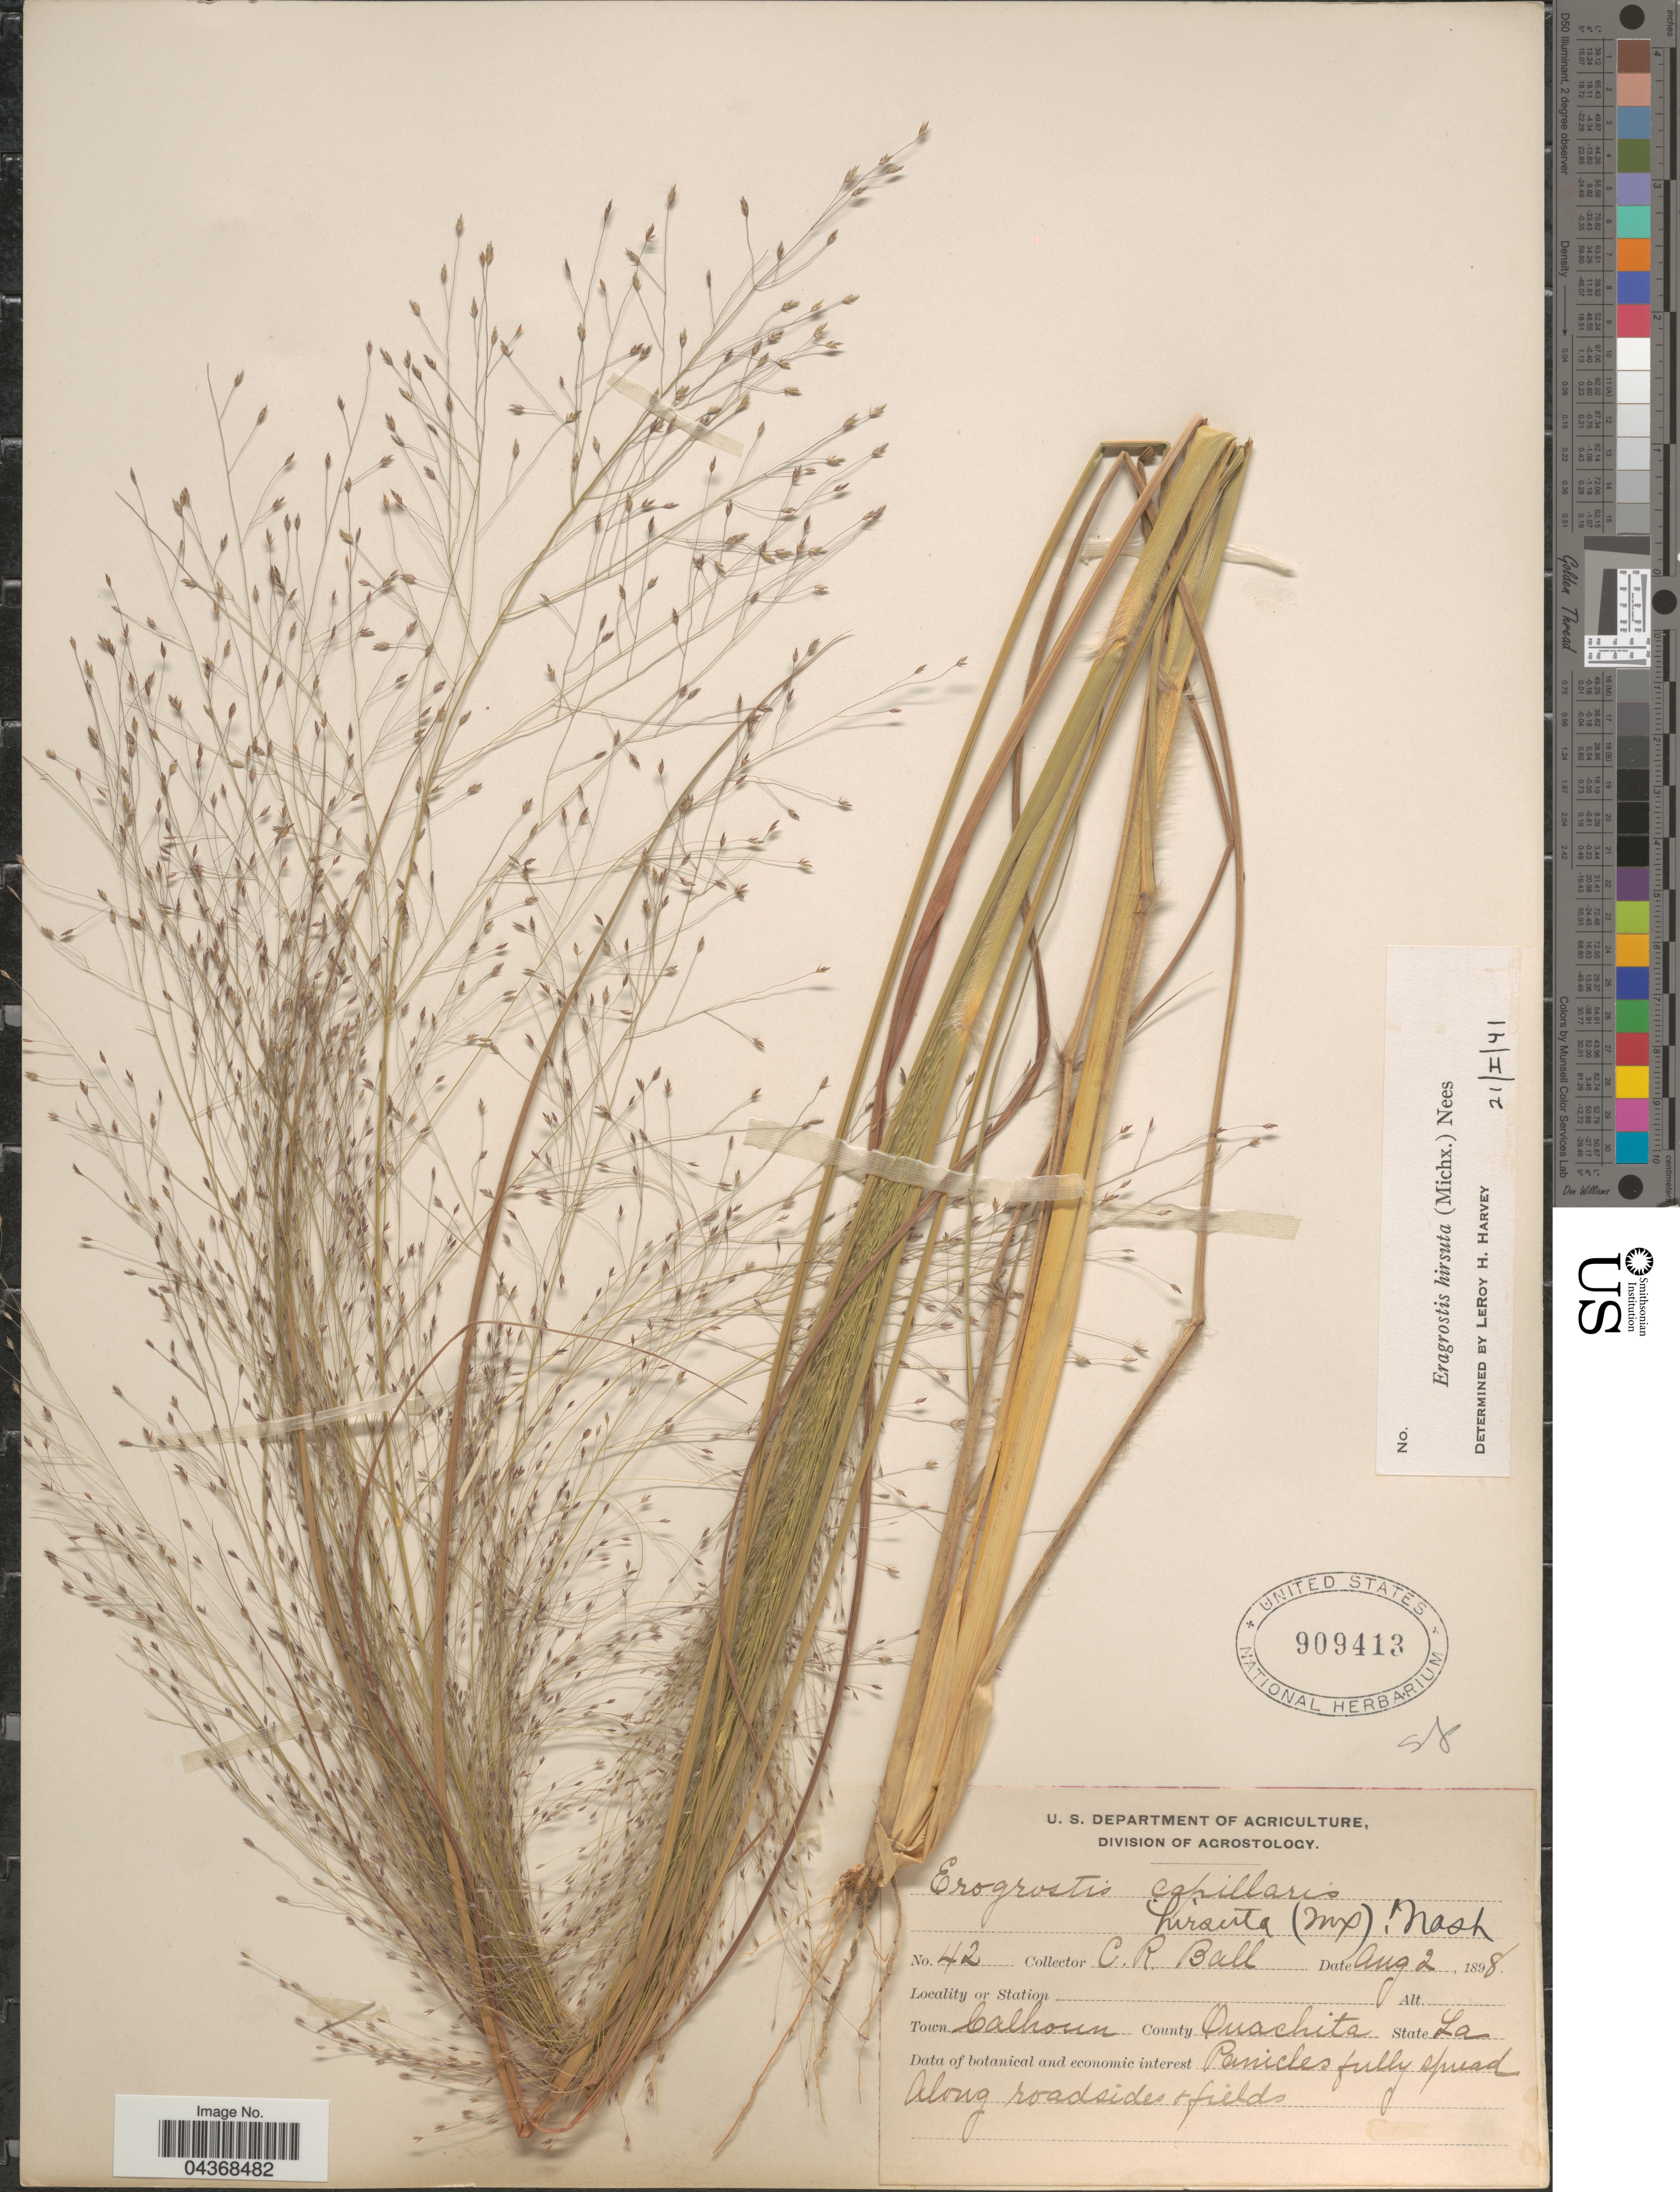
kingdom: Plantae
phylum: Tracheophyta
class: Liliopsida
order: Poales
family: Poaceae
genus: Eragrostis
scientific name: Eragrostis hirsuta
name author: (Michx.) Nees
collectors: C. R. Ball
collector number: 42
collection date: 1898-08-02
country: United States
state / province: Louisiana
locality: Town Calhoun. County Ouachita.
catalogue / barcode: US 909413